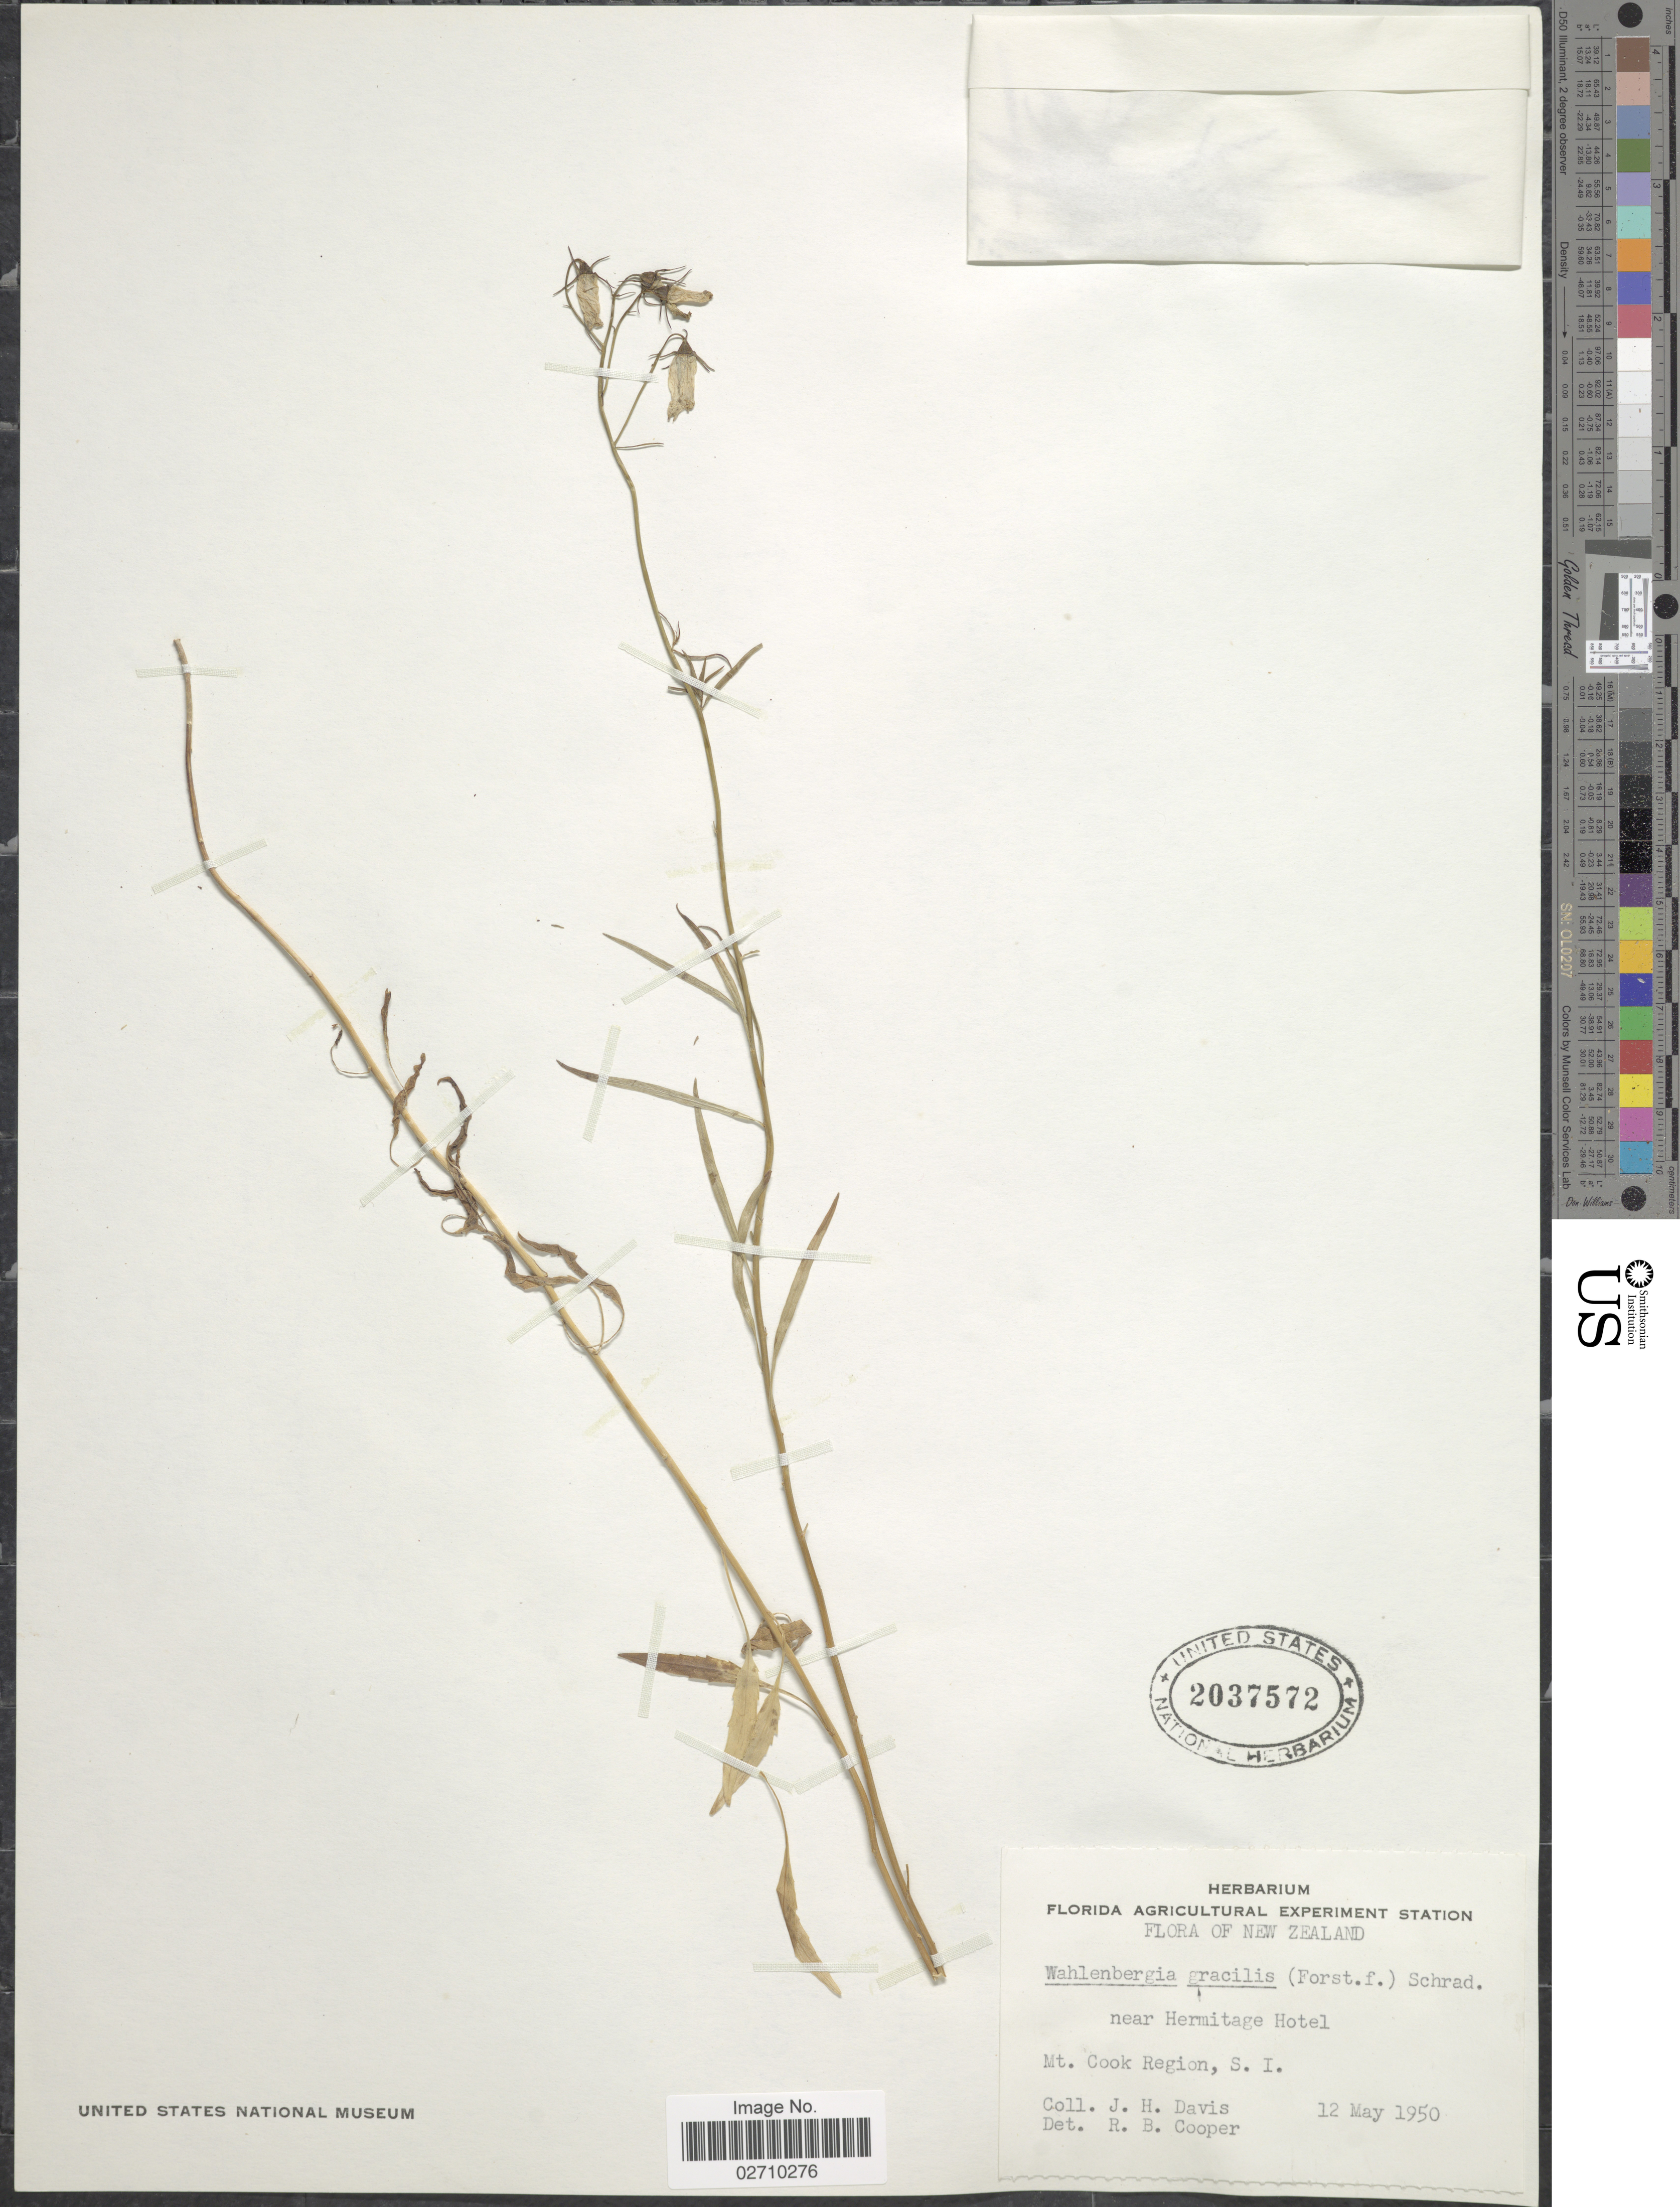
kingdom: Plantae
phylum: Tracheophyta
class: Magnoliopsida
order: Asterales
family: Campanulaceae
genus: Wahlenbergia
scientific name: Wahlenbergia gracilis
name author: A. DC.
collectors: J. Davis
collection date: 1950-05-12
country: New Zealand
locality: Mt. Cook Region, S.I.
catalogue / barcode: US 2037572